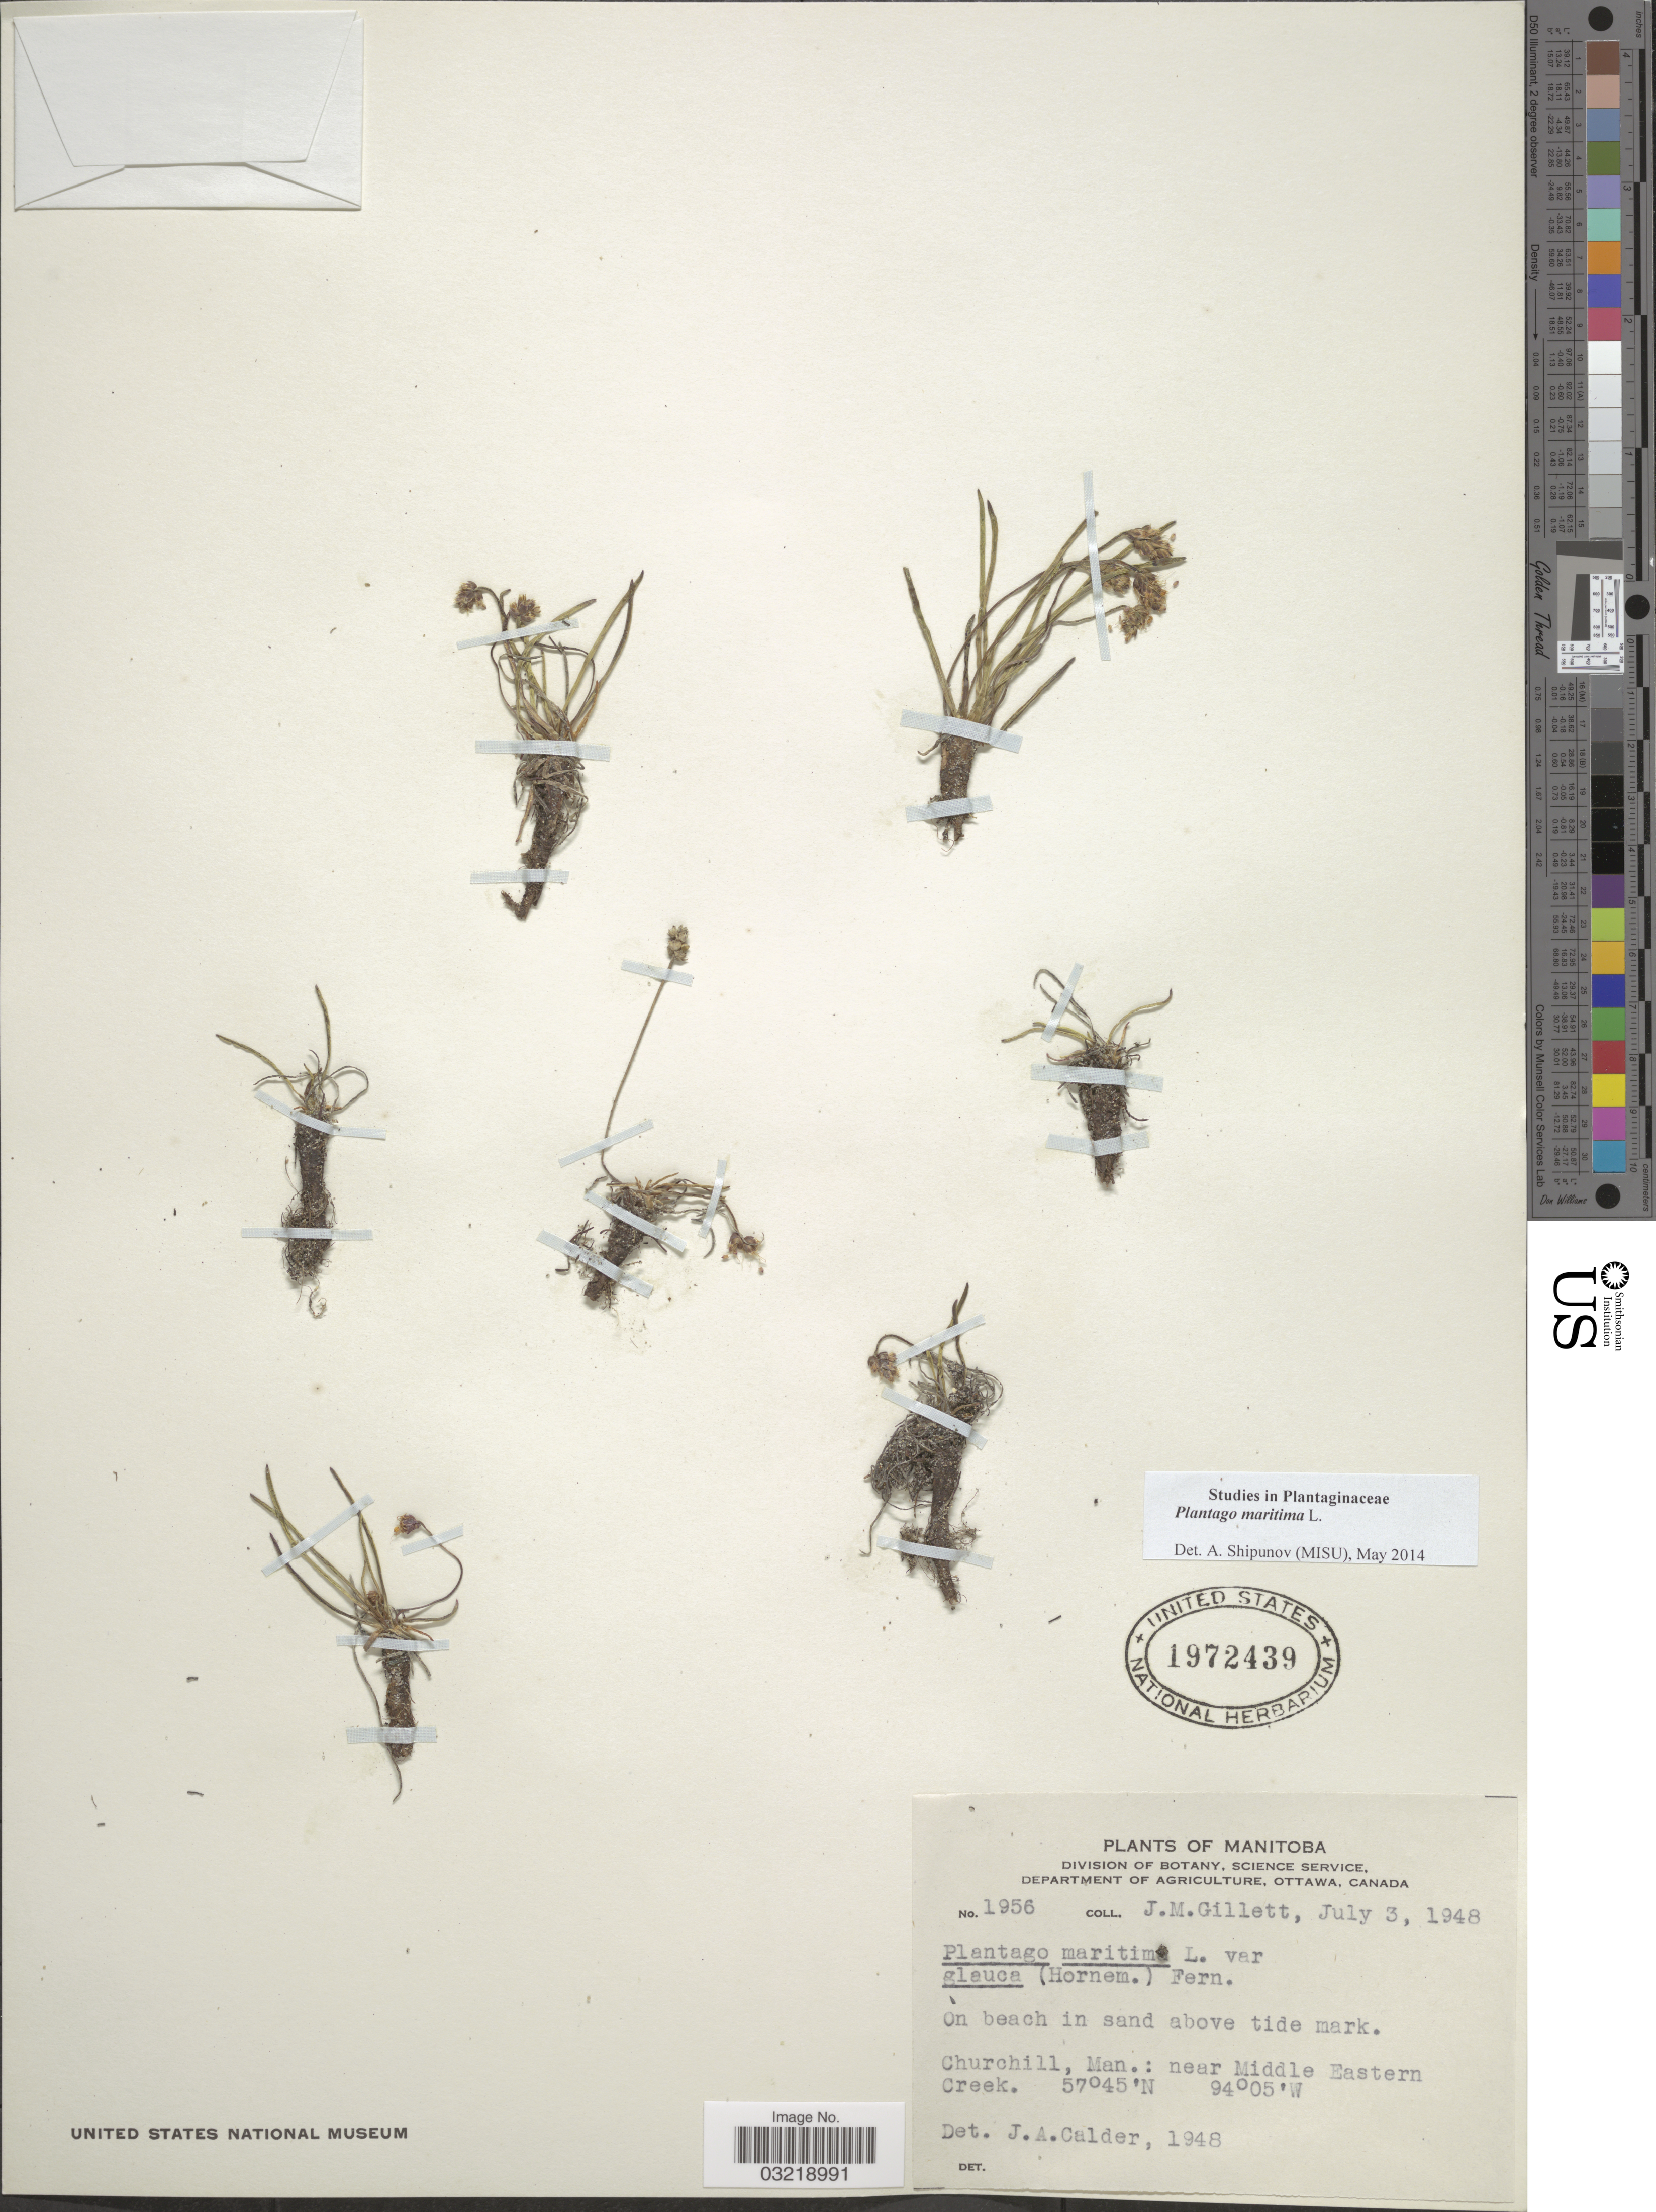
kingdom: Plantae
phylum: Tracheophyta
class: Magnoliopsida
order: Lamiales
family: Plantaginaceae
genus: Plantago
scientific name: Plantago maritima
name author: L.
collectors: J. M. Gillett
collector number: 1956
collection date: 1948-07-03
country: Canada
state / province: Manitoba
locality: Churchill, Man.: near Middle Eastern Creek.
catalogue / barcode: US 1972439